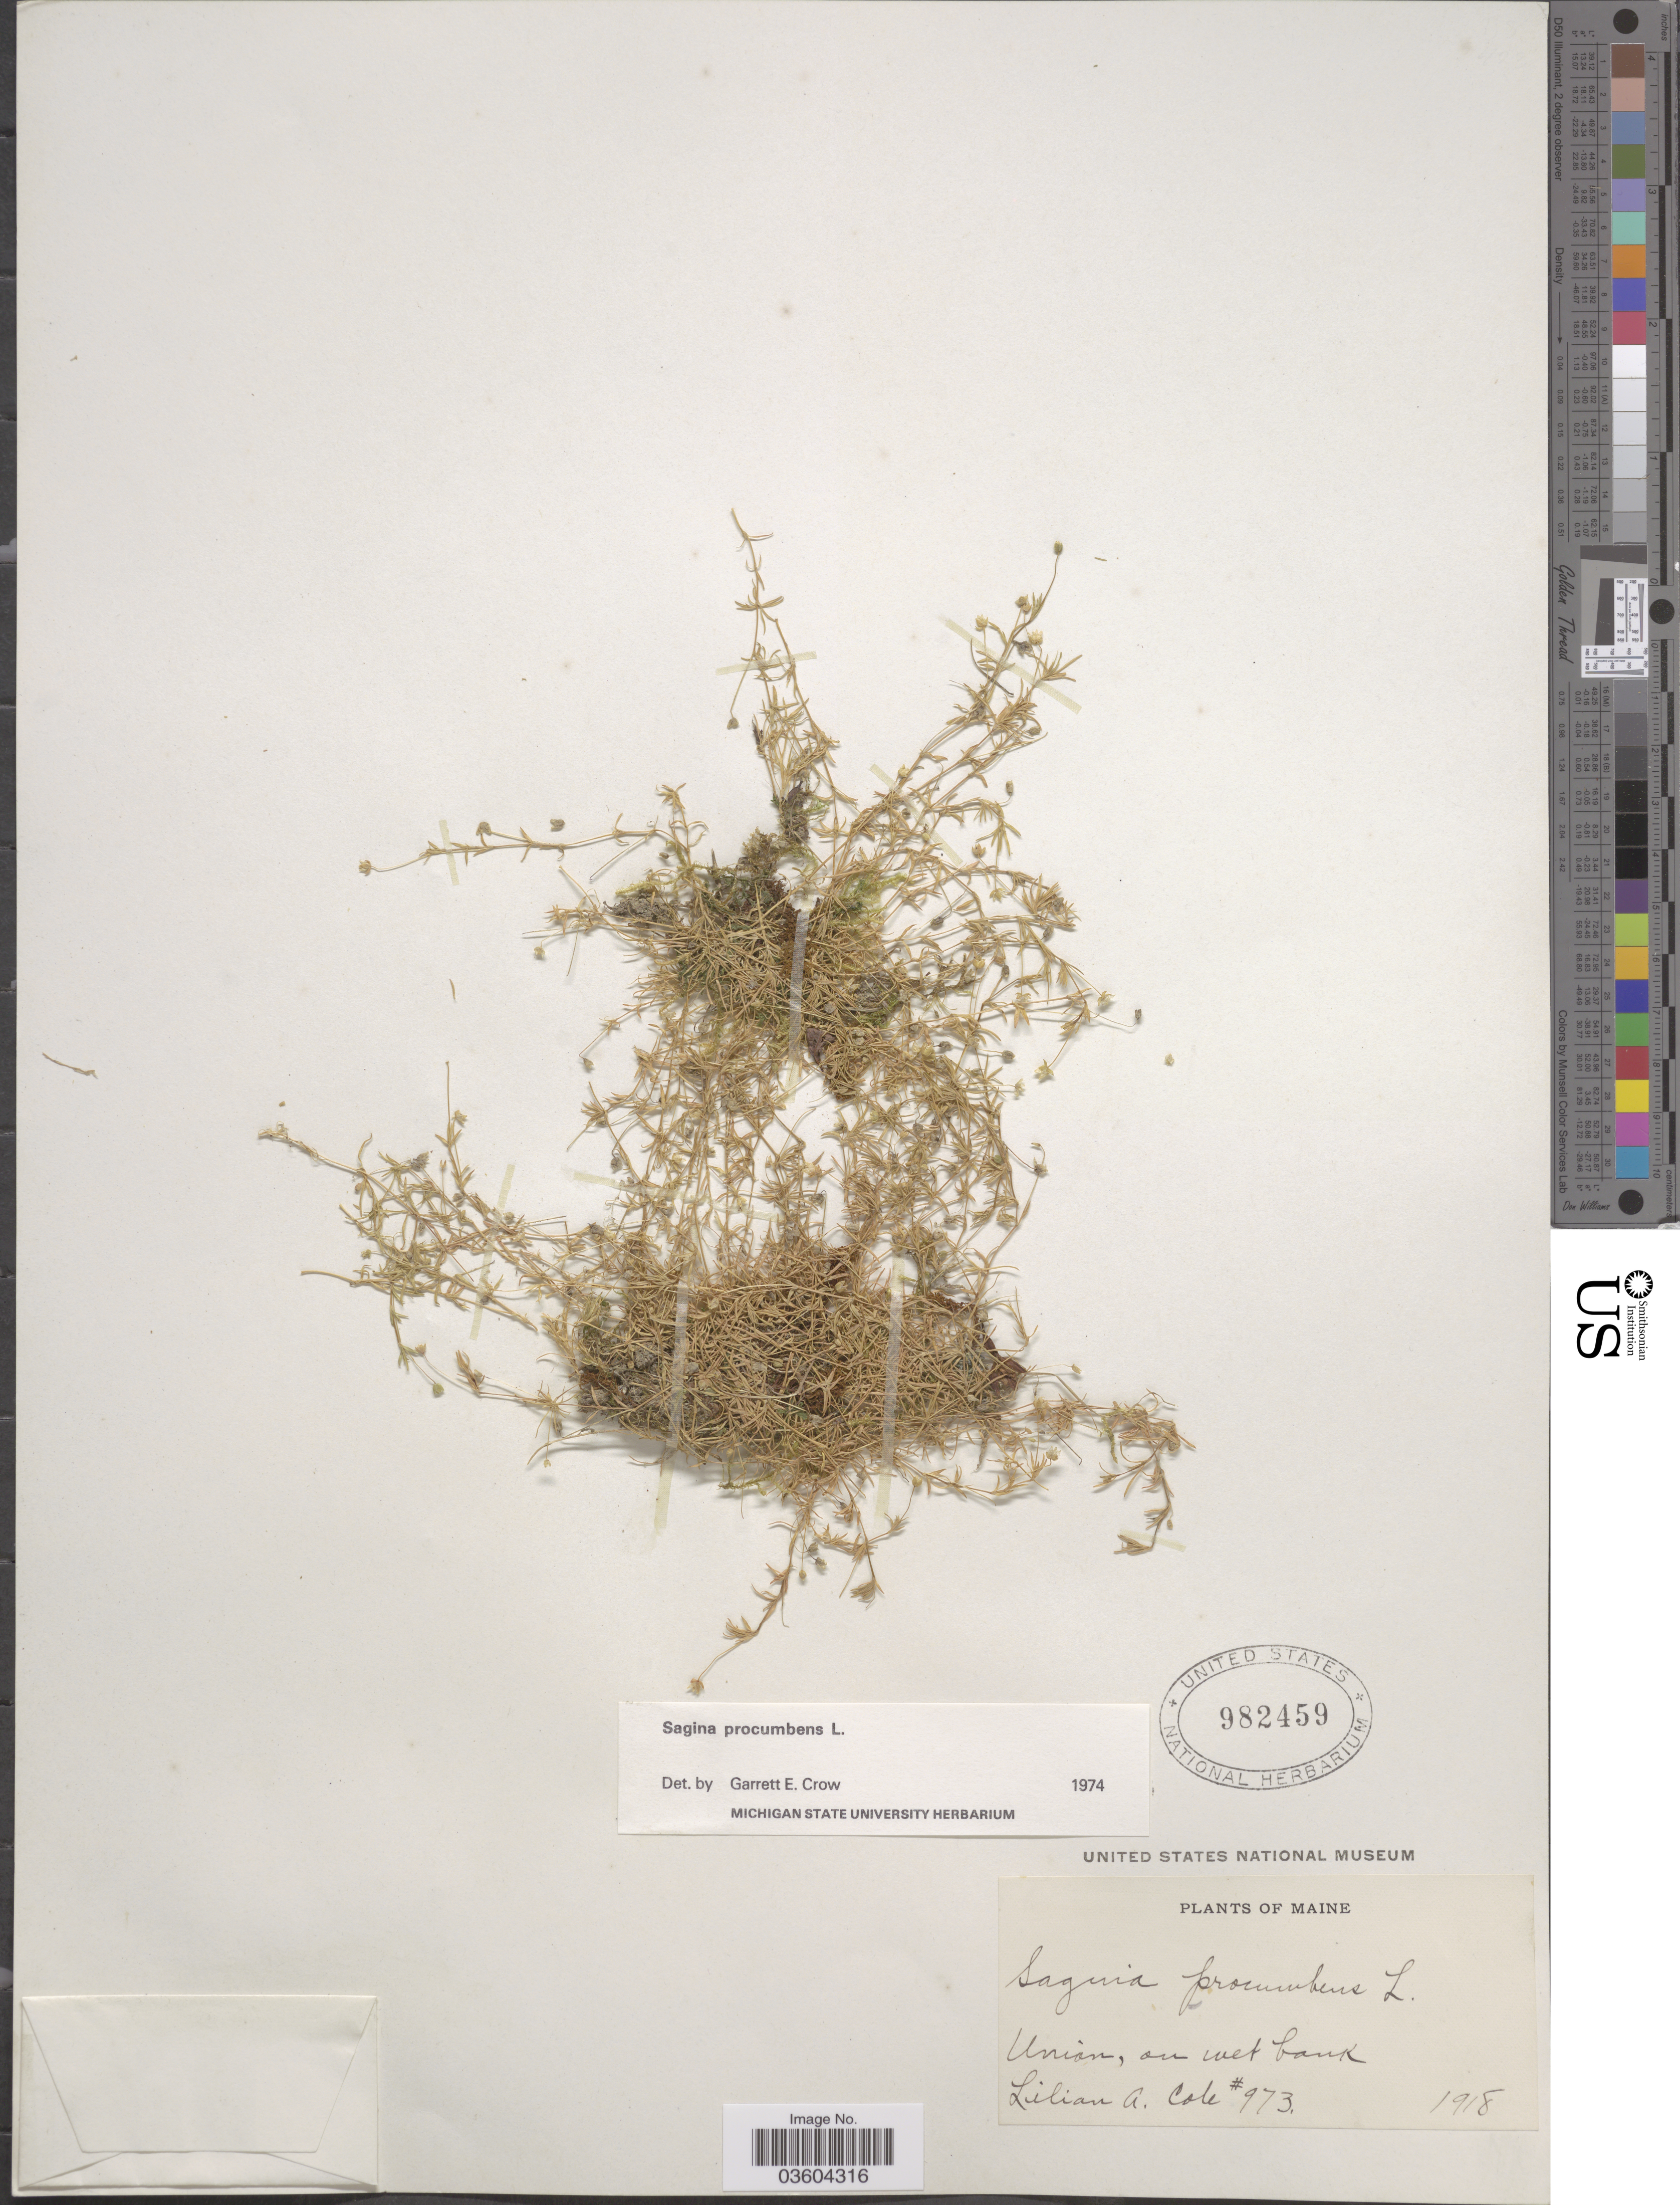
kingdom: Plantae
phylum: Tracheophyta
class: Magnoliopsida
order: Caryophyllales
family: Caryophyllaceae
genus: Sagina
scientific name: Sagina procumbens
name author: L.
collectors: L. A. Cole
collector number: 973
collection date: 1918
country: United States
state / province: Maine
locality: Union, on wet bank.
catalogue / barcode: US 982459